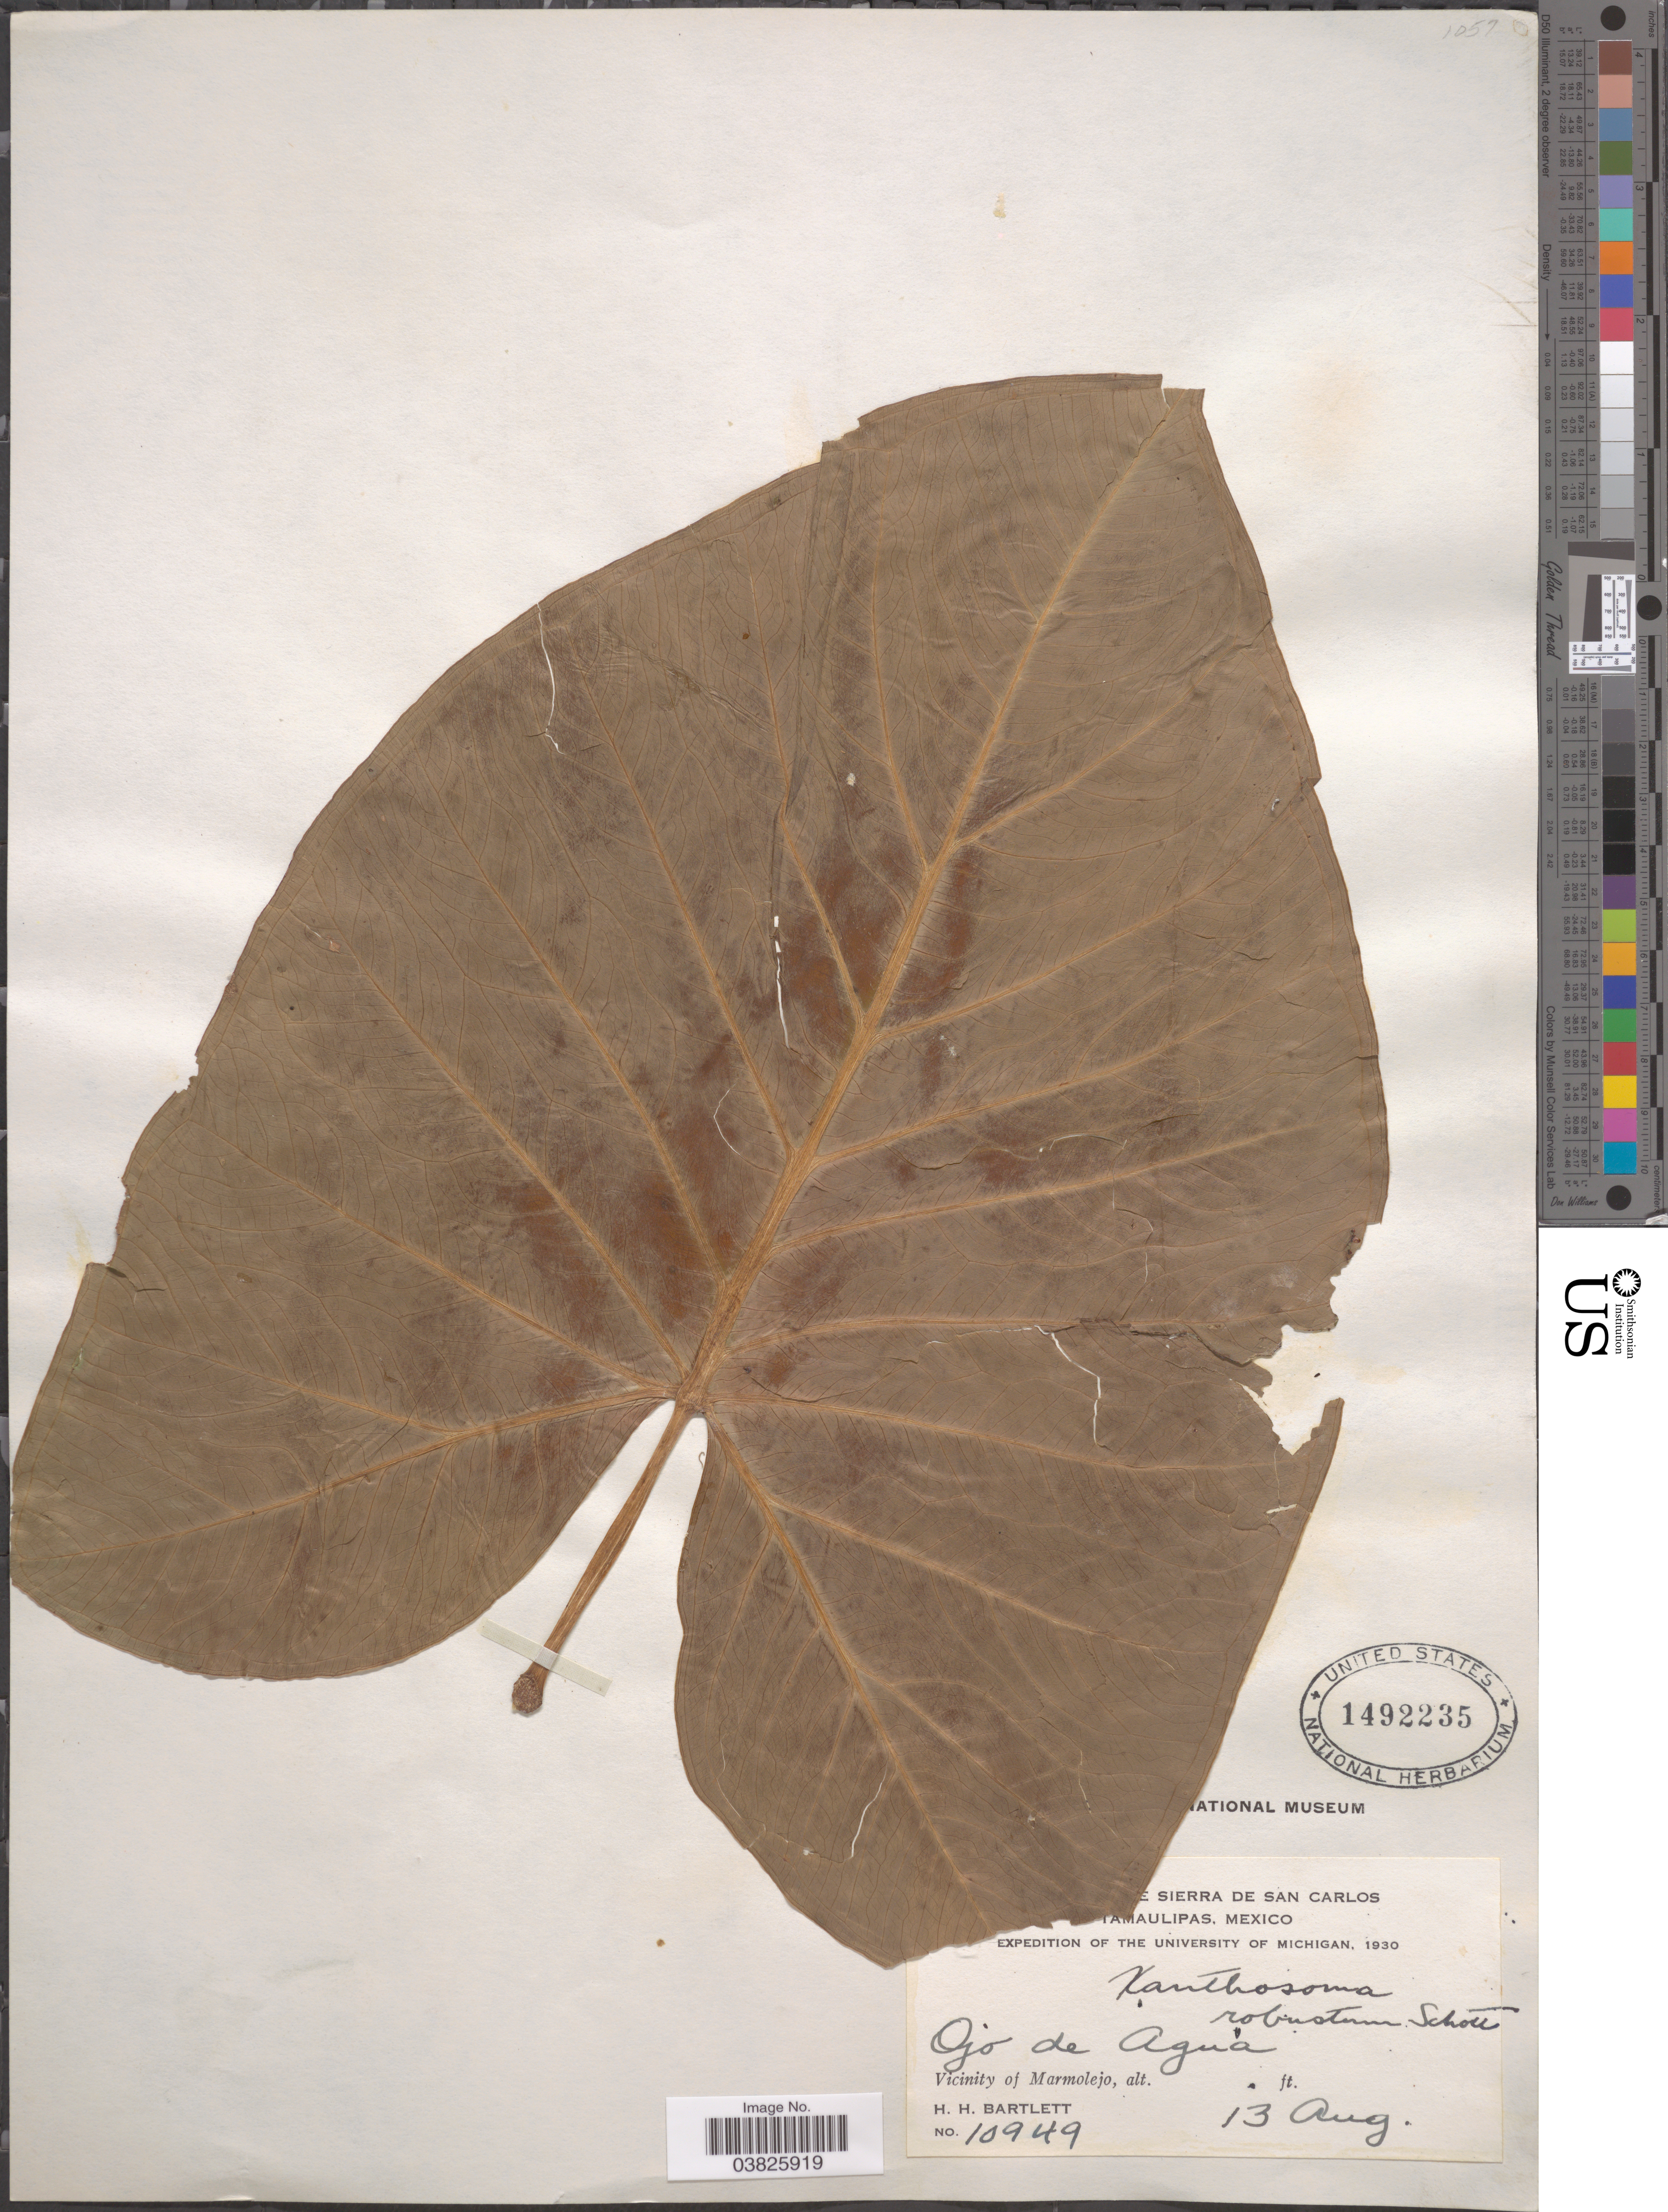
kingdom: Plantae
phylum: Tracheophyta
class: Liliopsida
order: Alismatales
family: Araceae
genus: Xanthosoma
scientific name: Xanthosoma robustum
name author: Schott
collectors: H. H. Bartlett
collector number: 10949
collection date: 1930-08-13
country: Mexico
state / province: Tamaulipas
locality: Sierra de San Carlos. Ojo de Agua. Vicinity of Marmolejo.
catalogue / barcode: US 1492235